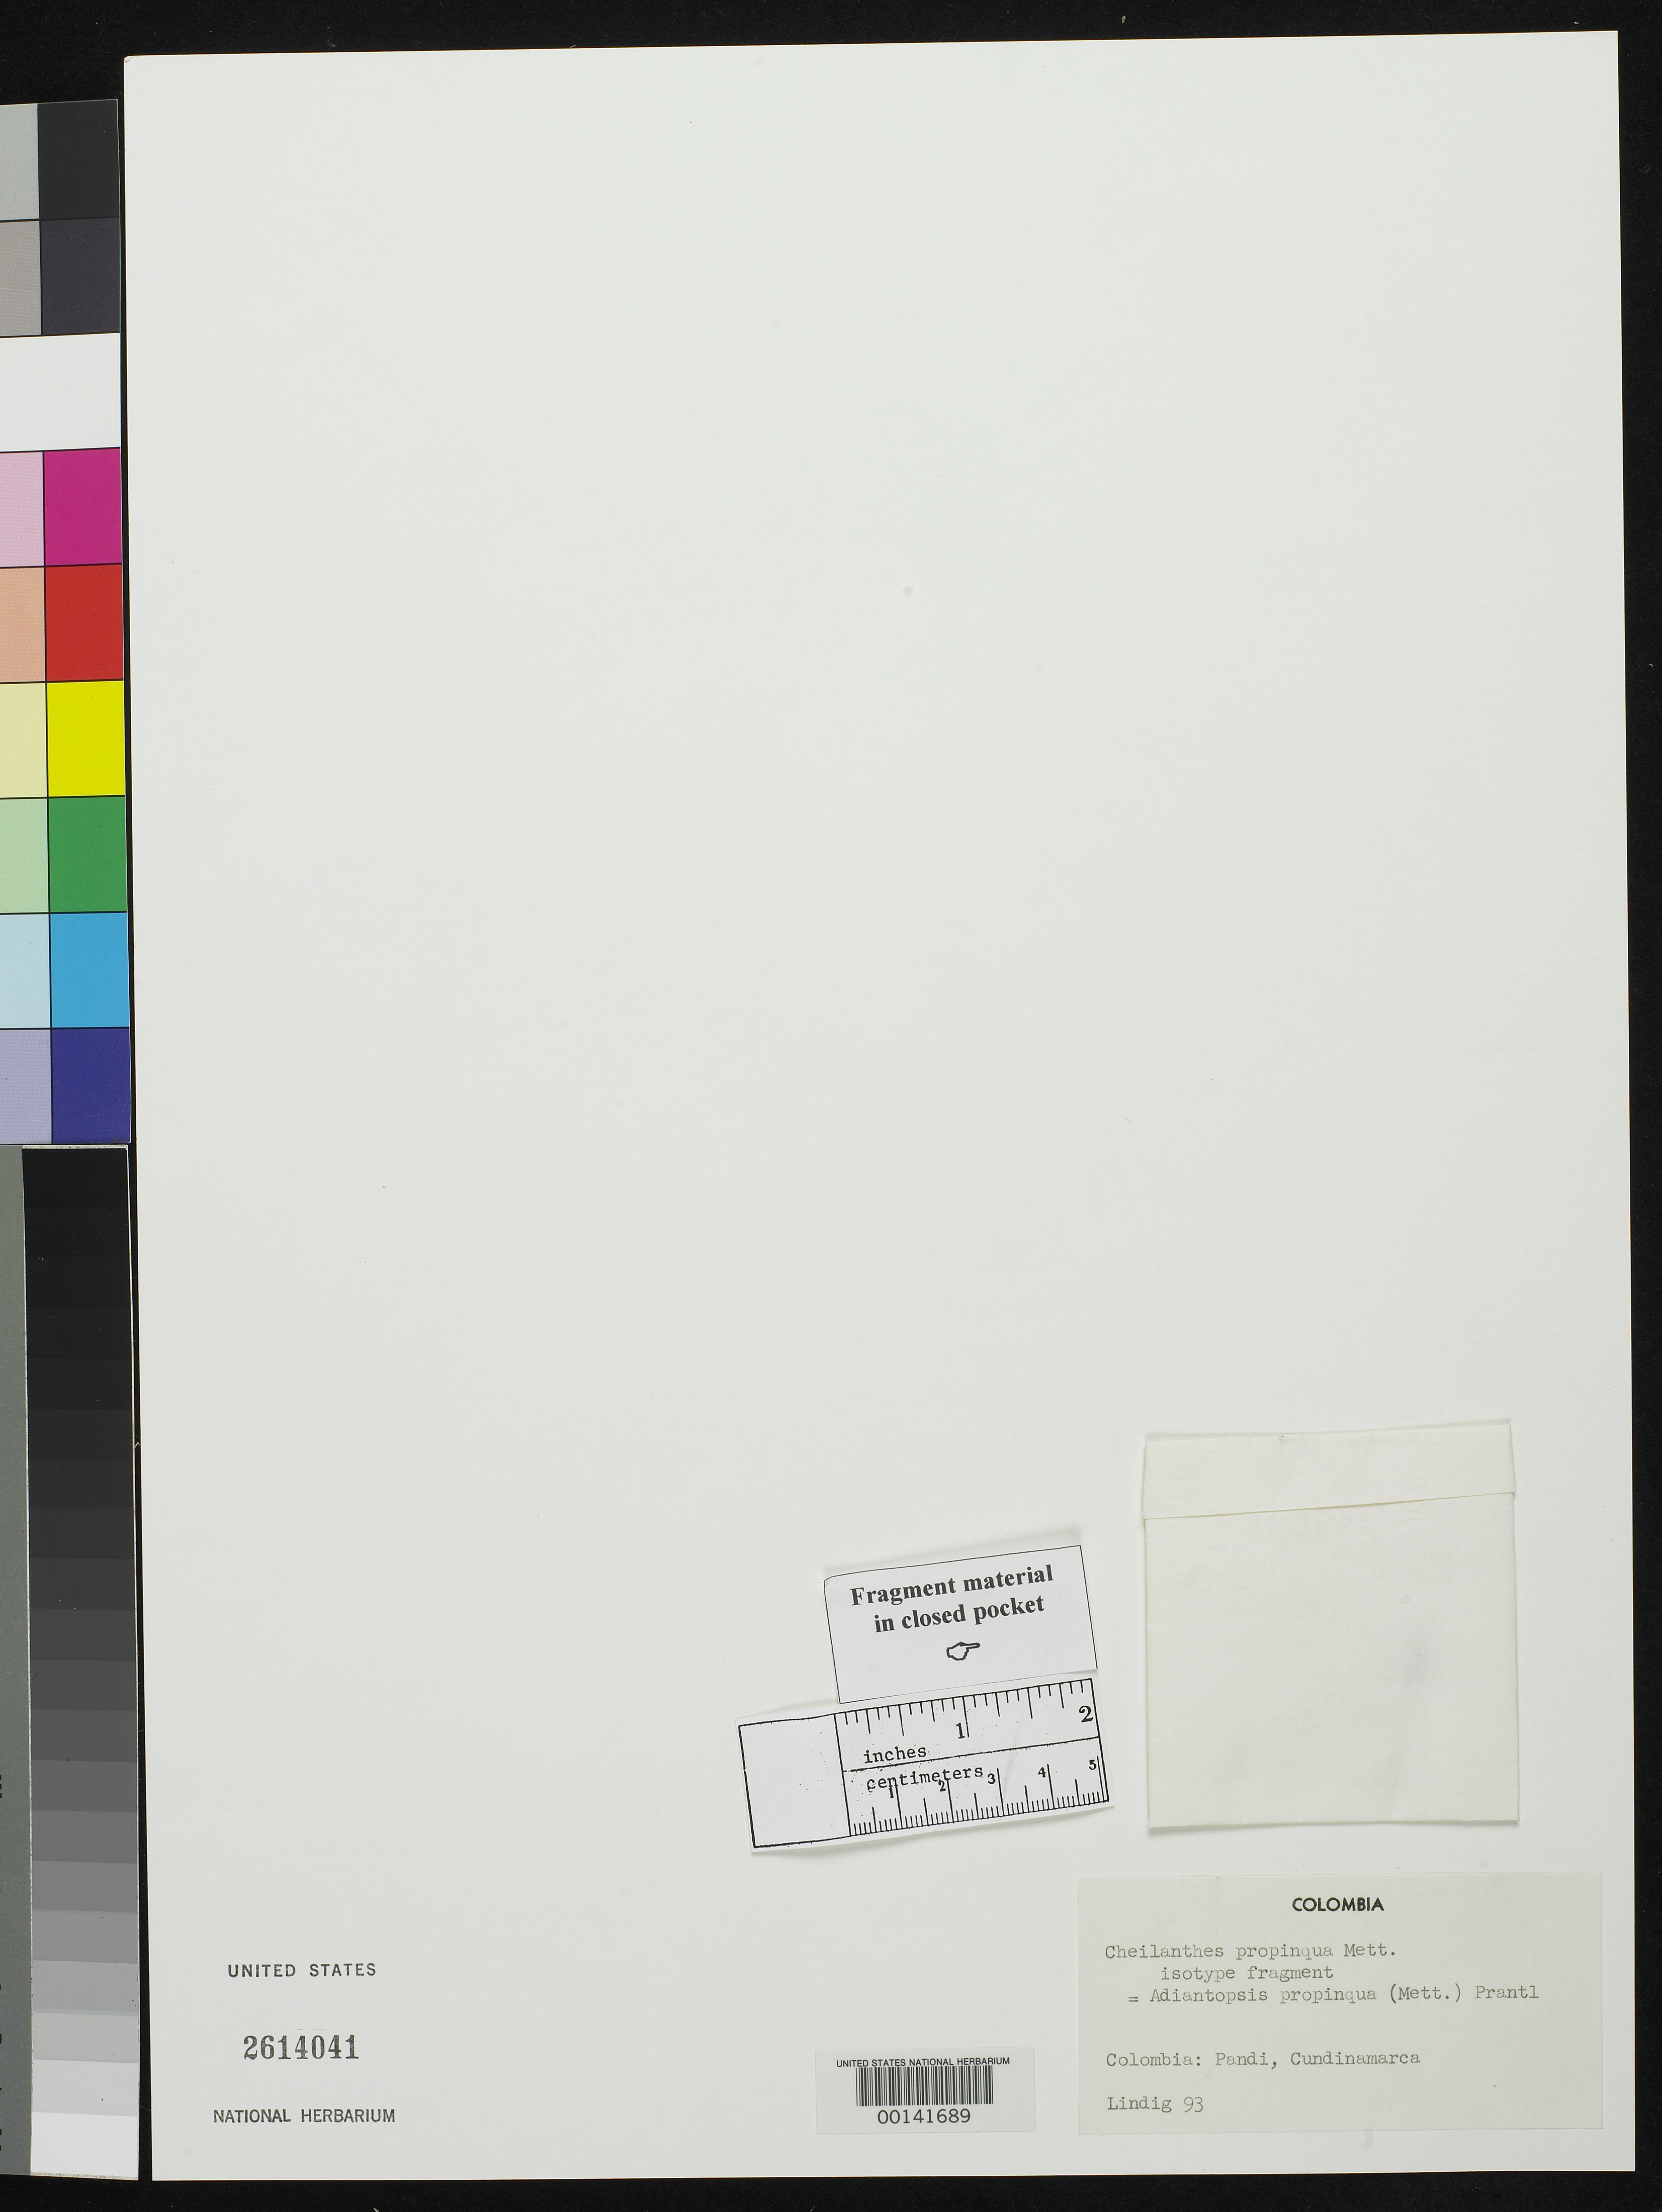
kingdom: Plantae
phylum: Tracheophyta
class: Polypodiopsida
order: Polypodiales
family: Pteridaceae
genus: Cheilanthes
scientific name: Cheilanthes propinqua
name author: Mett.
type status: Type Fragment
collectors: A. Lindig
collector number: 93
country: Colombia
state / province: Cundinamarca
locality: Pandi.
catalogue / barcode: US 2614041